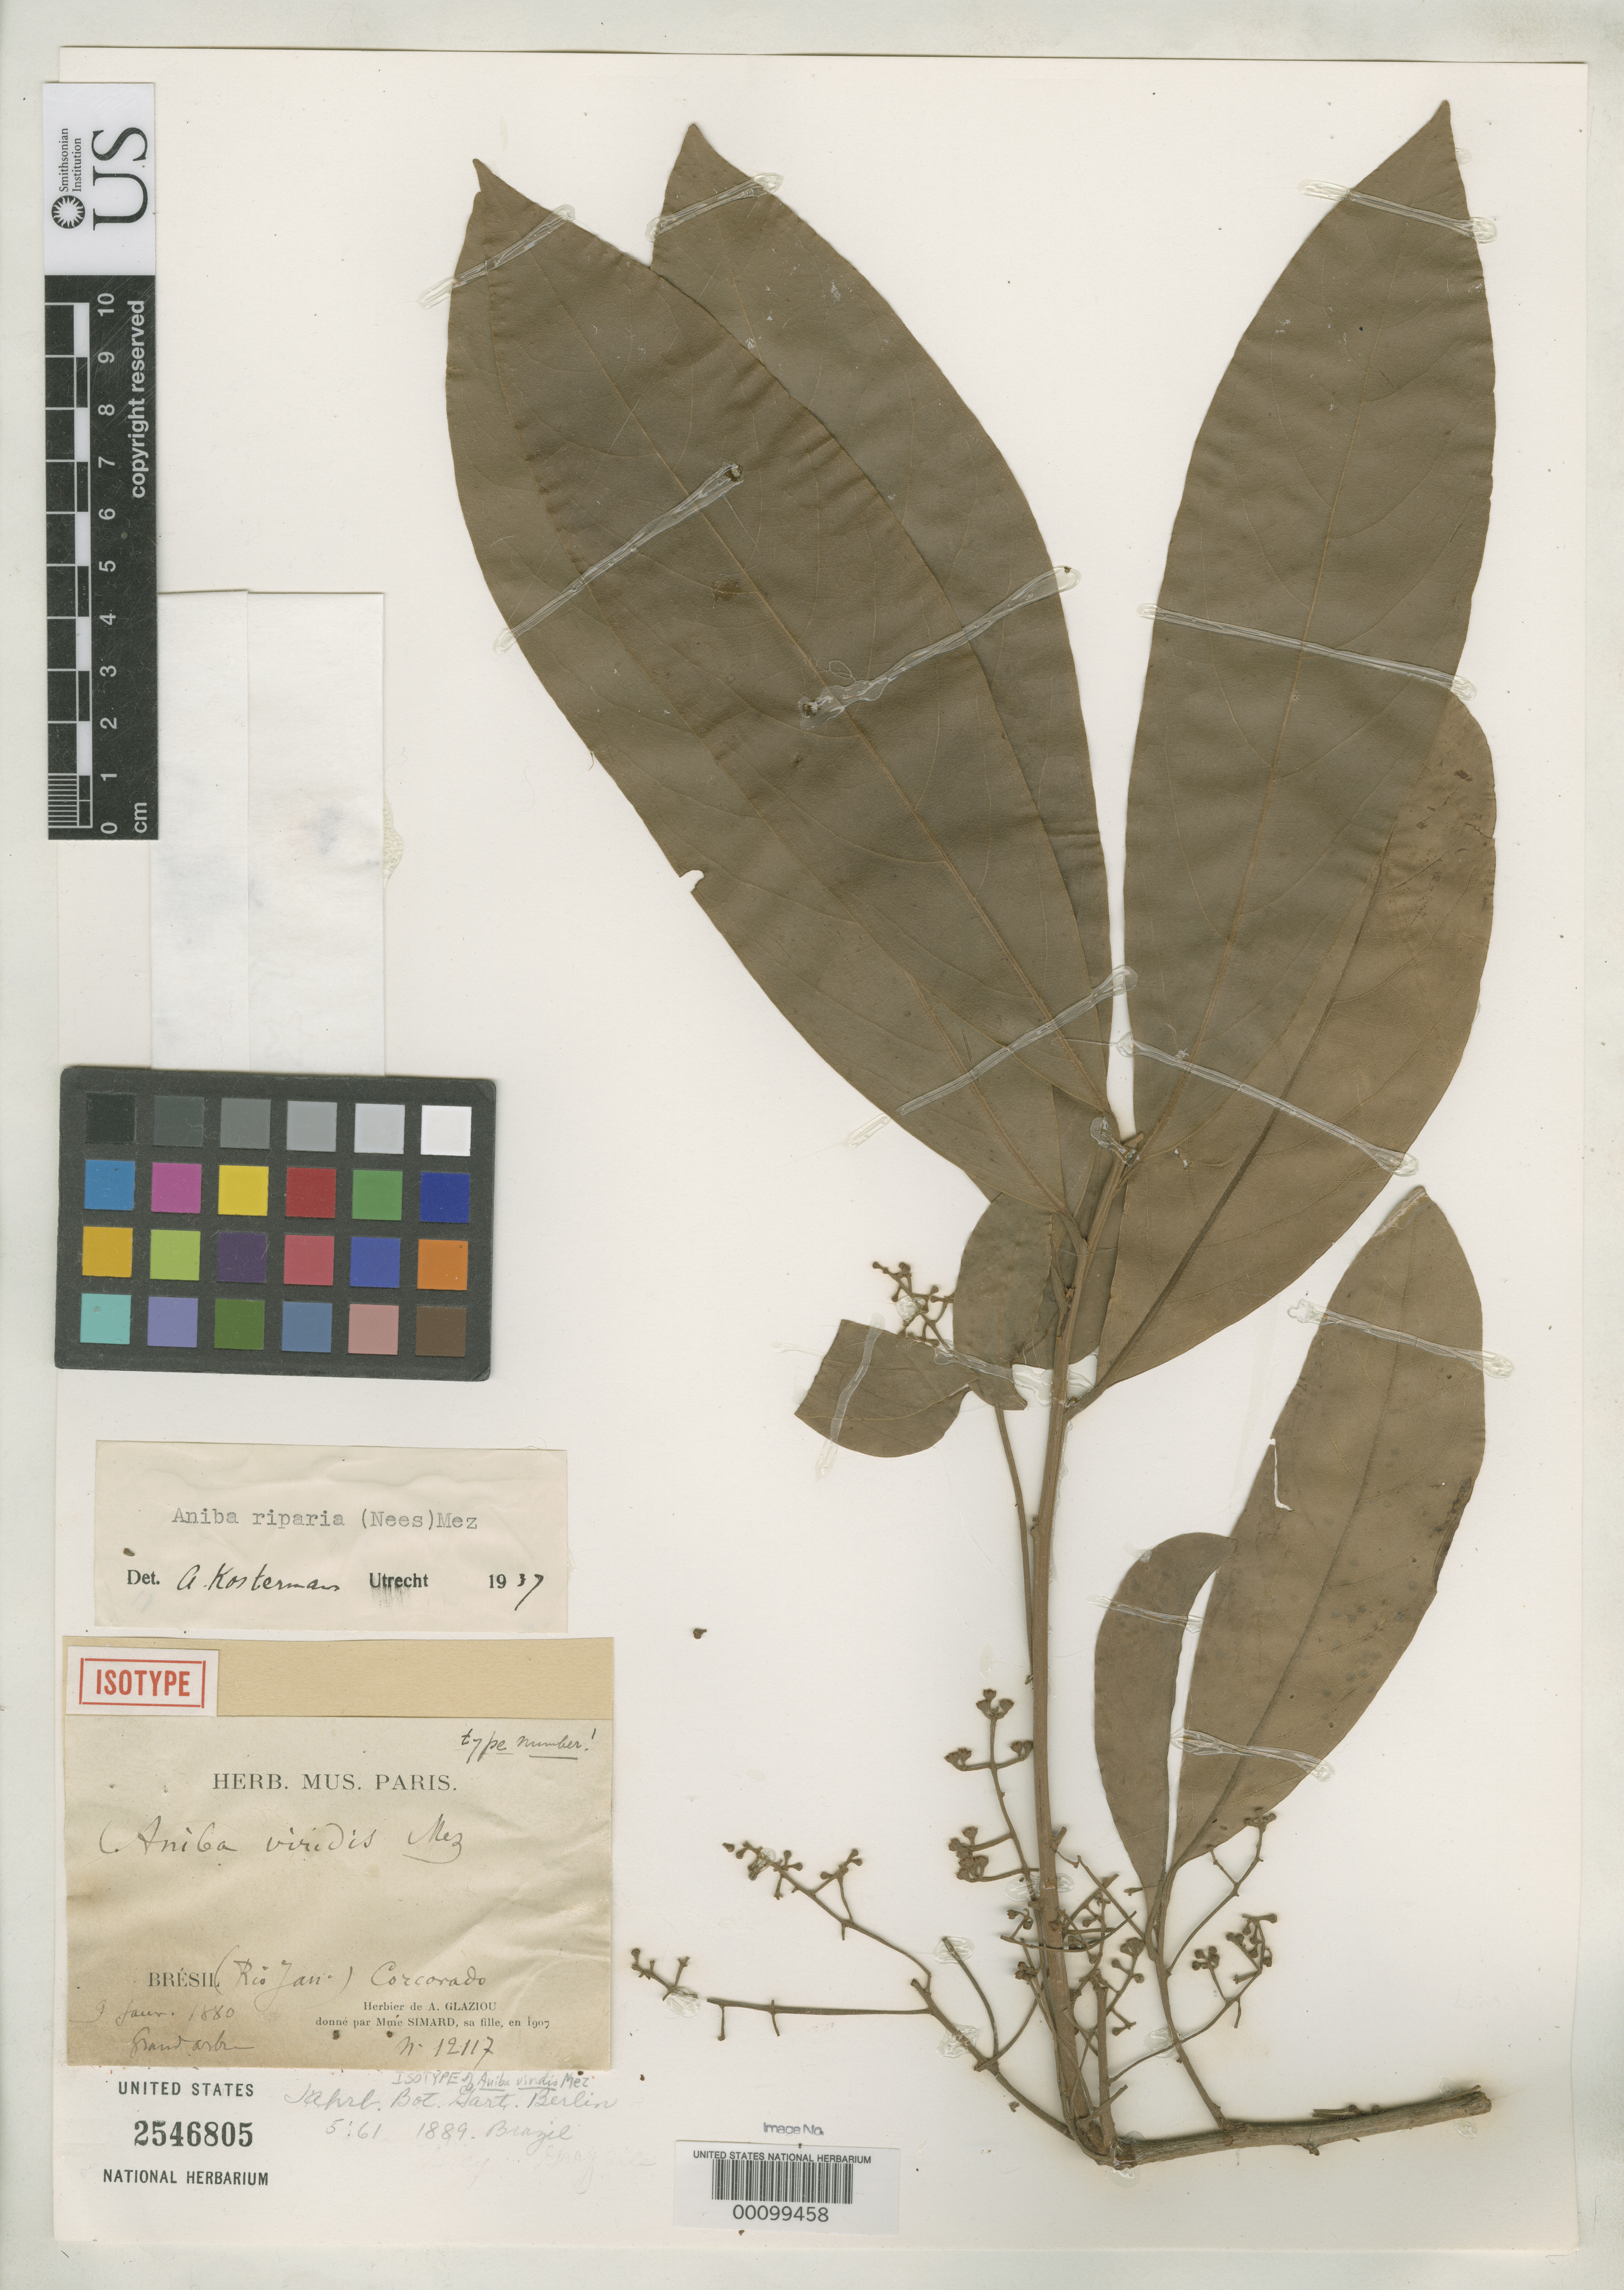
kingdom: Plantae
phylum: Tracheophyta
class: Magnoliopsida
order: Laurales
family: Lauraceae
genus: Aniba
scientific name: Aniba viridis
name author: Mez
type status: Isotype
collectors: A. F. M. Glaziou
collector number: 12117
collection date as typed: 09 Jan 1880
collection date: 1880-01-09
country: Brazil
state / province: Rio de Janeiro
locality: Rio de Janeiro, Corcovado (peak).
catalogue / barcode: US 2546805